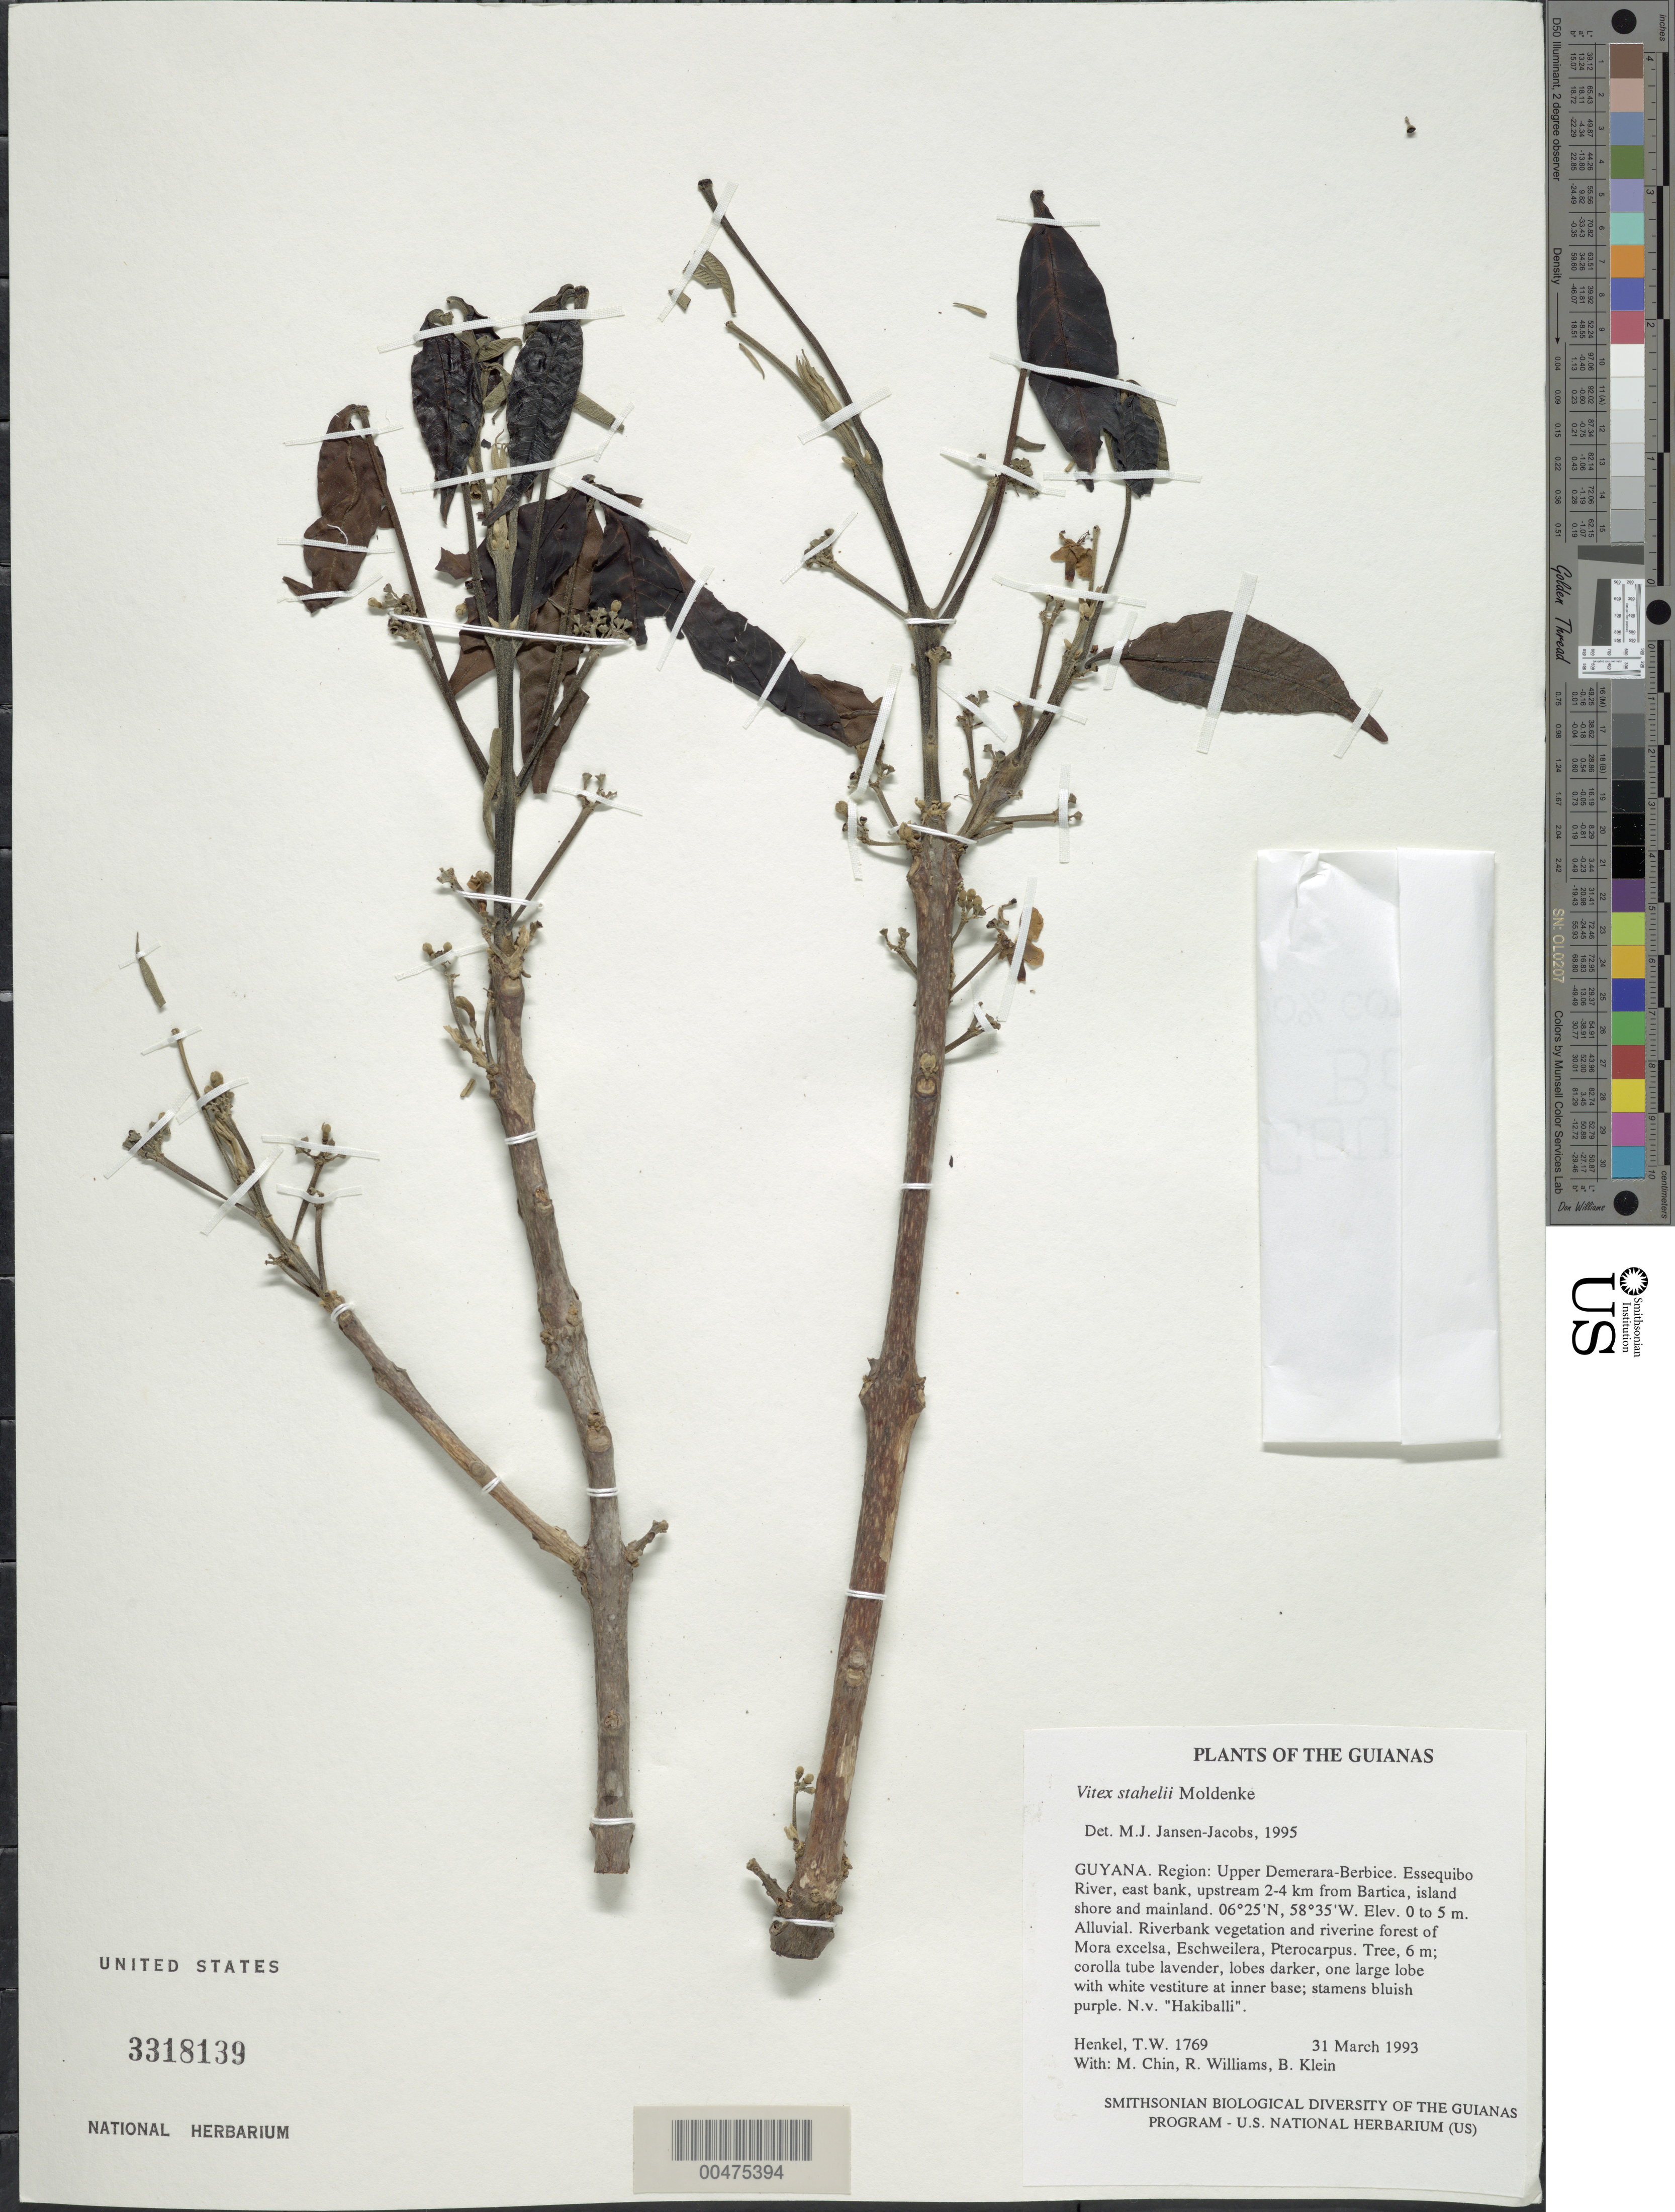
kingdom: Plantae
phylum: Tracheophyta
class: Magnoliopsida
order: Lamiales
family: Lamiaceae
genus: Vitex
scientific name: Vitex stahelii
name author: Moldenke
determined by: Jansen-Jacobs, M. J., (U), Nationaal Herbarium Nederland, Utrecht University branch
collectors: T. Henkel, M. Chin, R. Williams & B. Klein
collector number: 1769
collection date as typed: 31 March 1993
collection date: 1993-03-31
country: Guyana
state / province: U. Demerara-Berbice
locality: Essequibo River, E bank, upstream 2-4 km from Bartica, island shore and mainland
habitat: Alluvial. Riverbank vegetation and riverine forest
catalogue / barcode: US 3318139